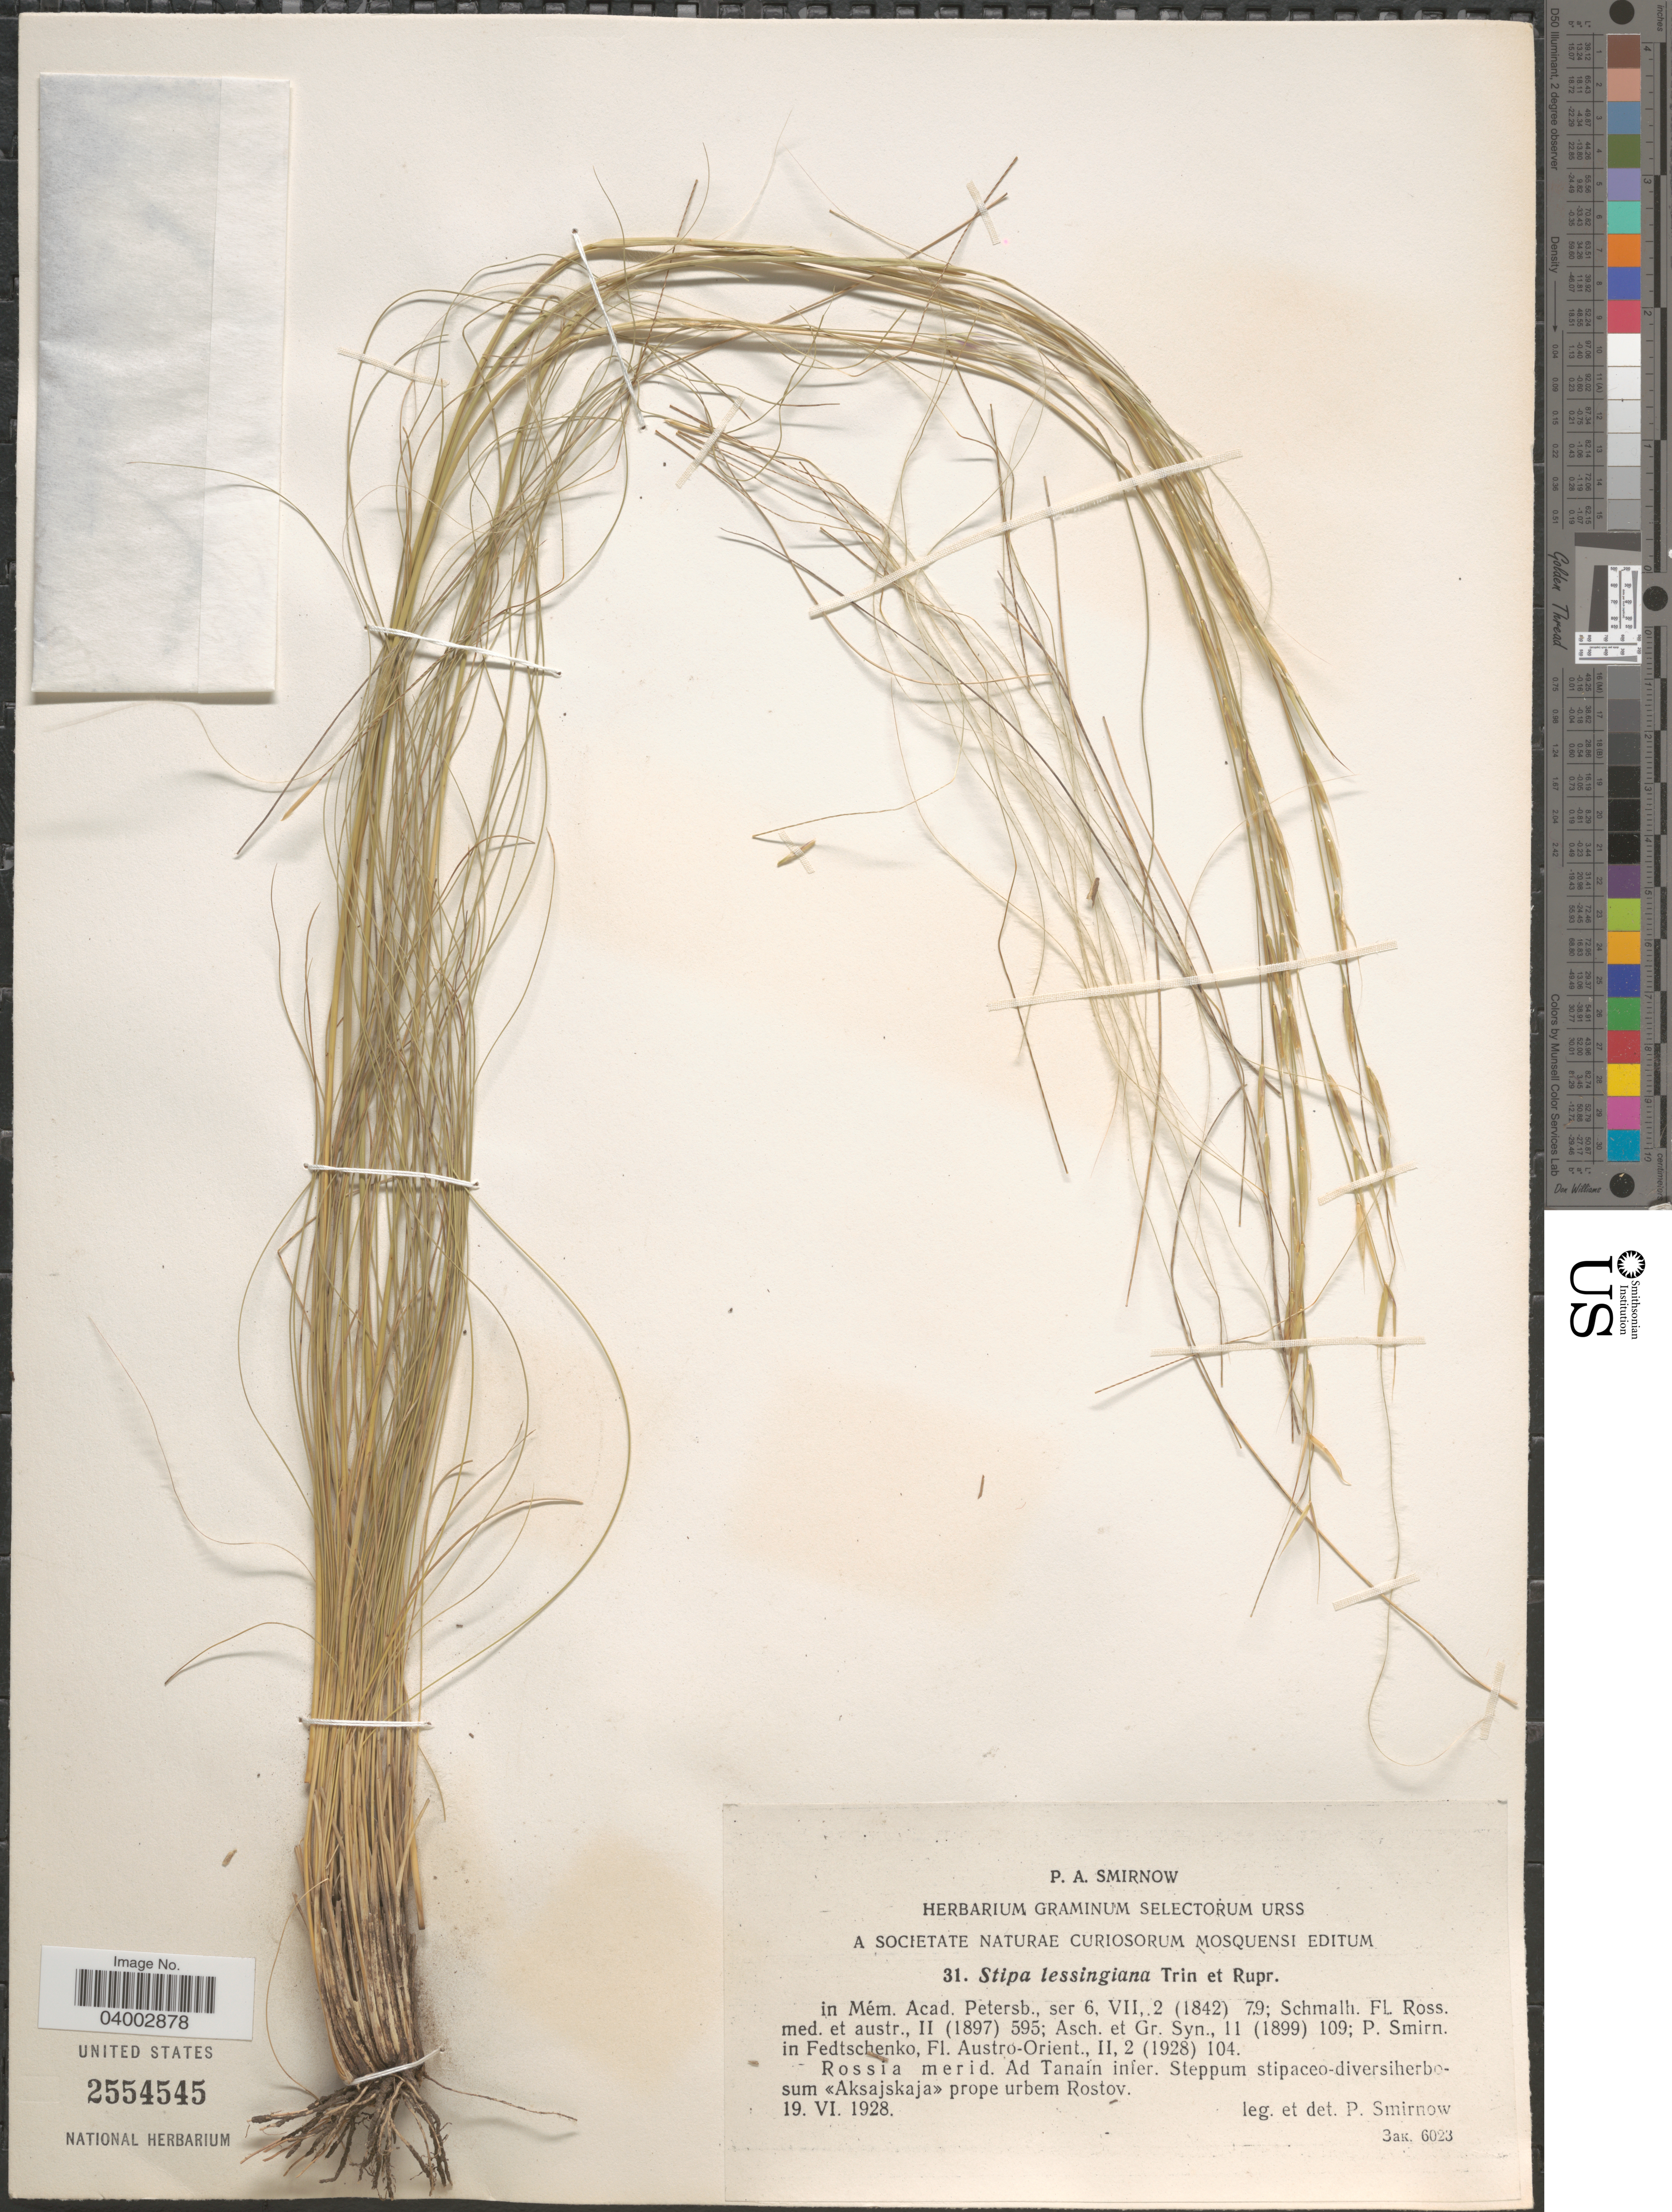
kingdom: Plantae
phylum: Tracheophyta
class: Liliopsida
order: Poales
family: Poaceae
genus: Stipa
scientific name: Stipa lessingiana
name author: Trin. & Rupr.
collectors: P. Smirnov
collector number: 31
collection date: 1928-06-19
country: Russian Federation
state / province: Rostov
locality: Rossia merid. Ad Tanain inter. Steppum stipaceo-diversiherbosum «Aksajskaja» prope urbem Rostov.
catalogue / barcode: US 2554545